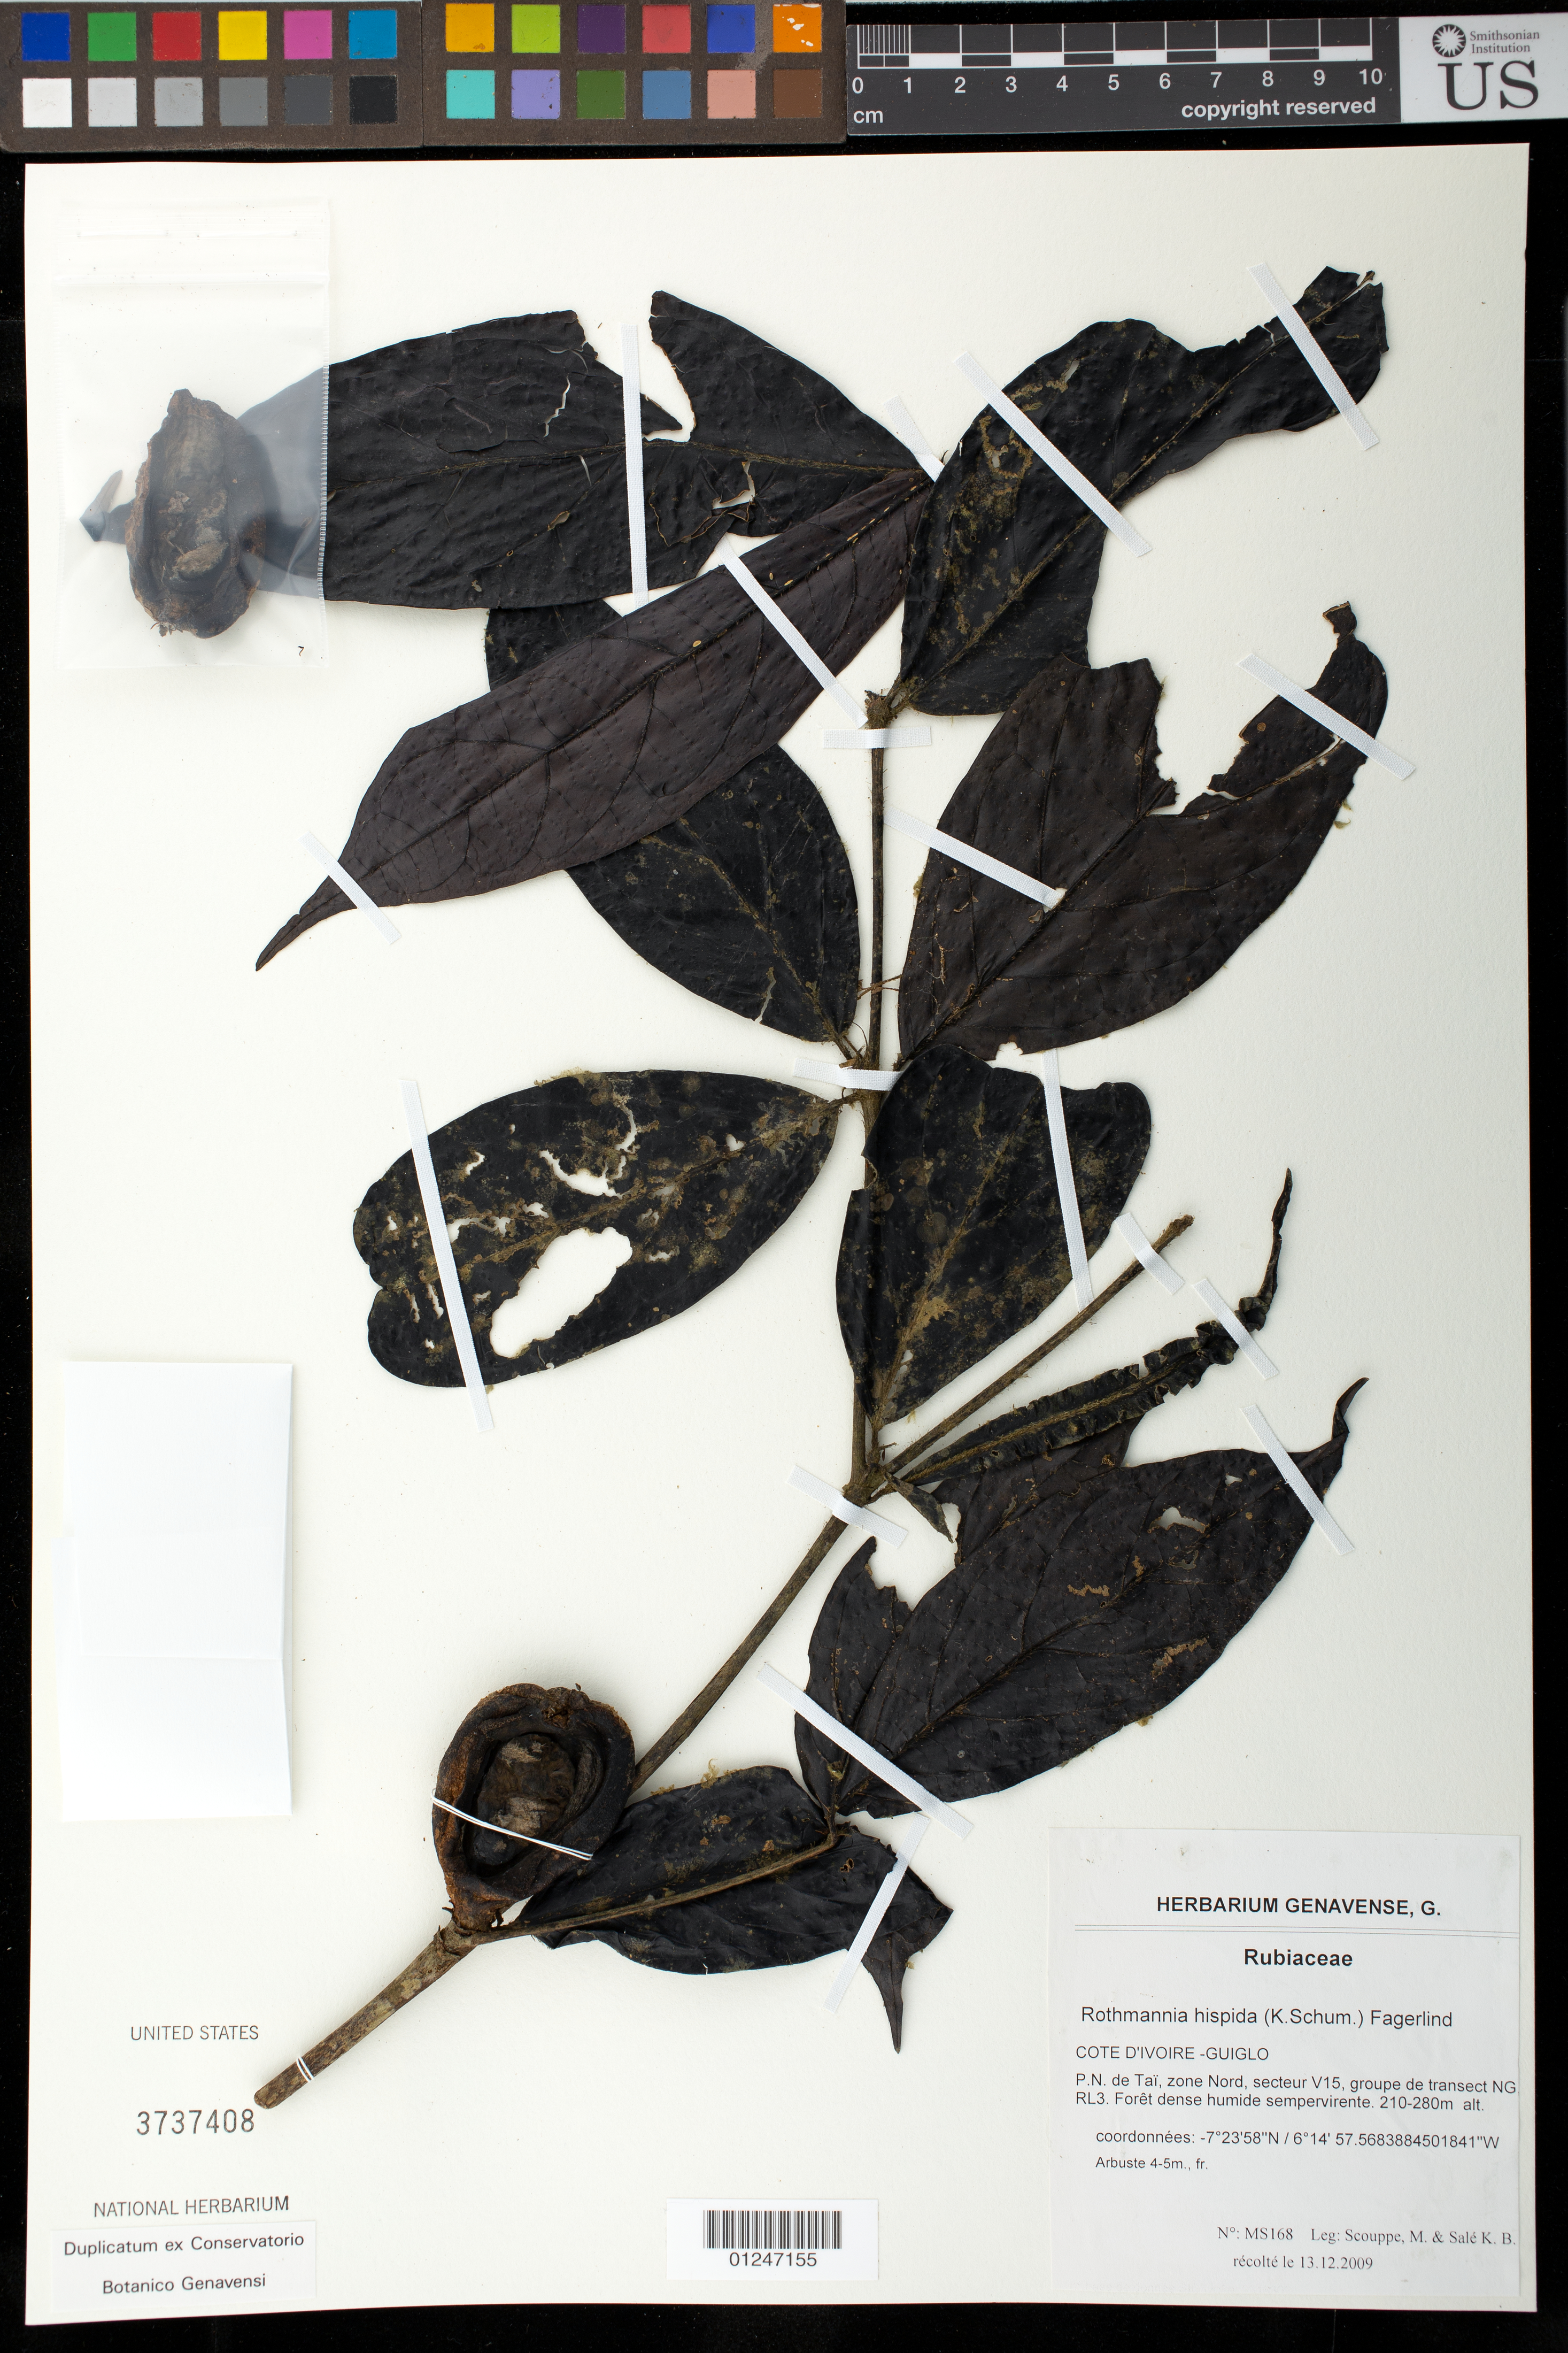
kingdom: Plantae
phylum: Tracheophyta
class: Magnoliopsida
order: Gentianales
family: Rubiaceae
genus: Rothmannia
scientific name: Rothmannia hispida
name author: (K. Schum.) Fagerl.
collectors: M. Scouppe & K. Sale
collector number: MS156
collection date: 2009-12-13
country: Ivory Coast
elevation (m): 210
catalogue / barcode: US 3737408